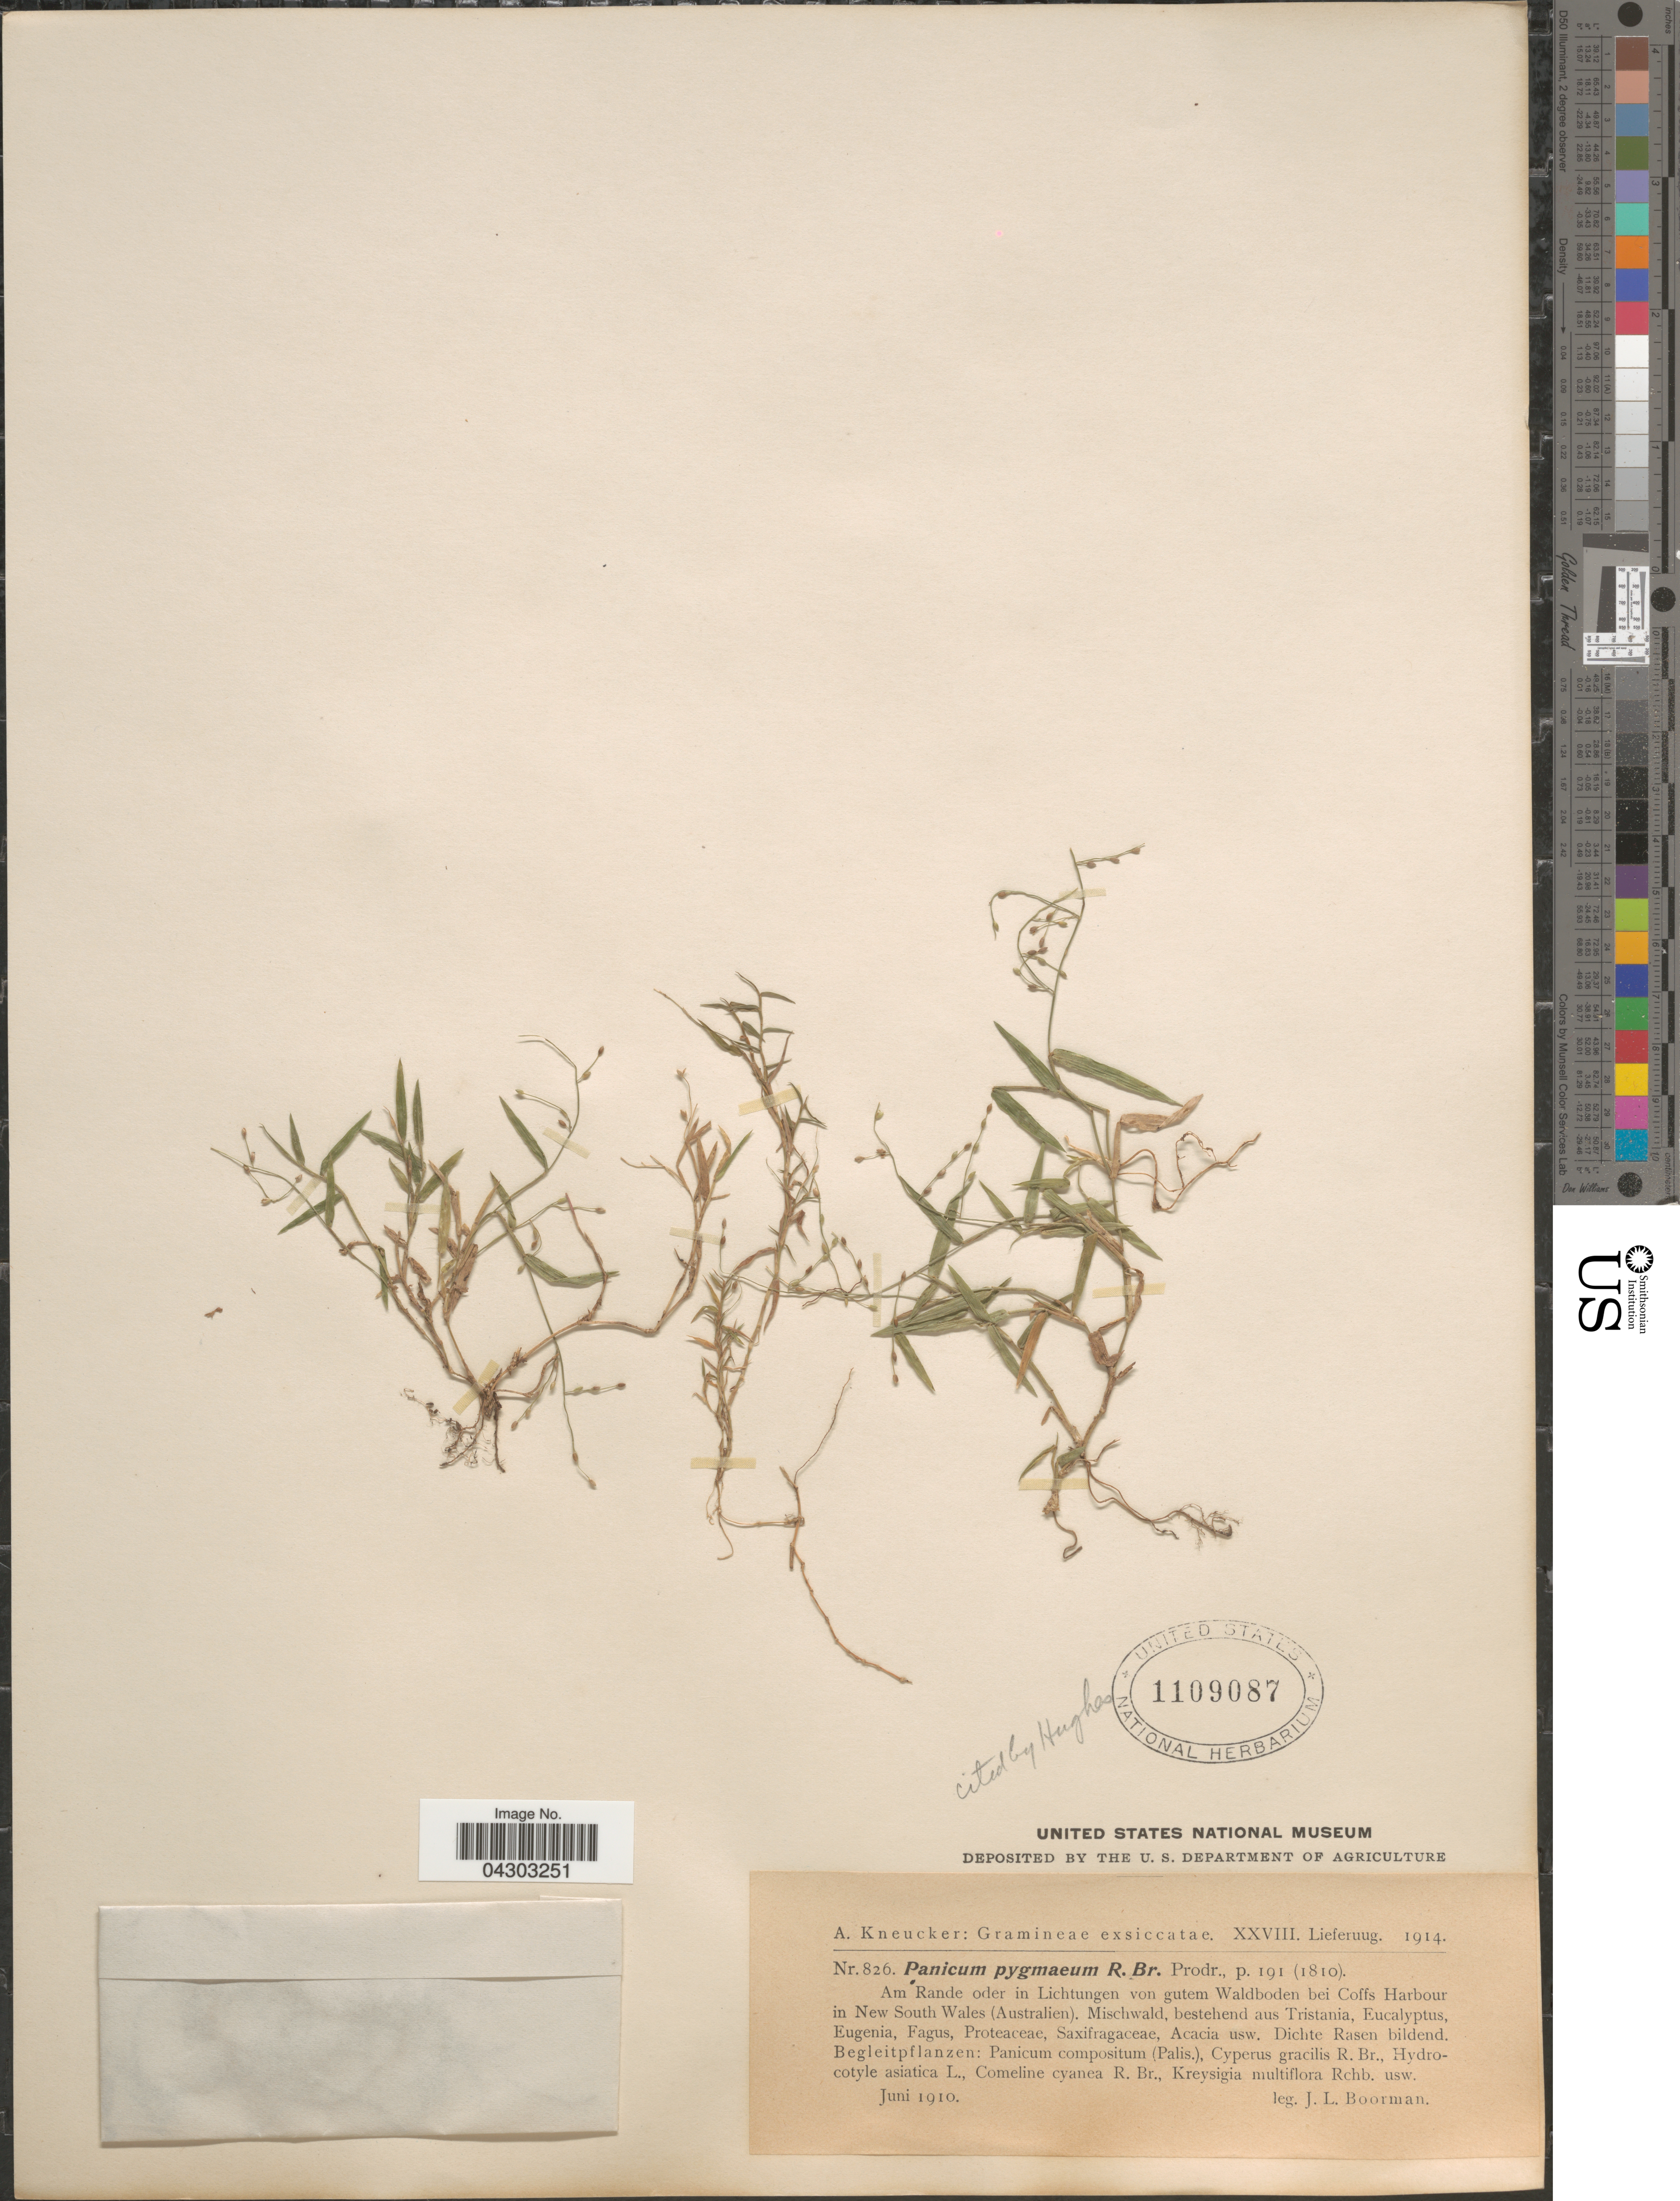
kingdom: Plantae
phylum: Tracheophyta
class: Liliopsida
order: Poales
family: Poaceae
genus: Panicum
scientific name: Panicum pygmaeum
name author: R. Br.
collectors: J. Boorman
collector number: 826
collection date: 1910-06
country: Australia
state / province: New South Wales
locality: Am Rande oder in Lichtungen von gutem Waldboden bei Coffs Harbour.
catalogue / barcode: US 1109087